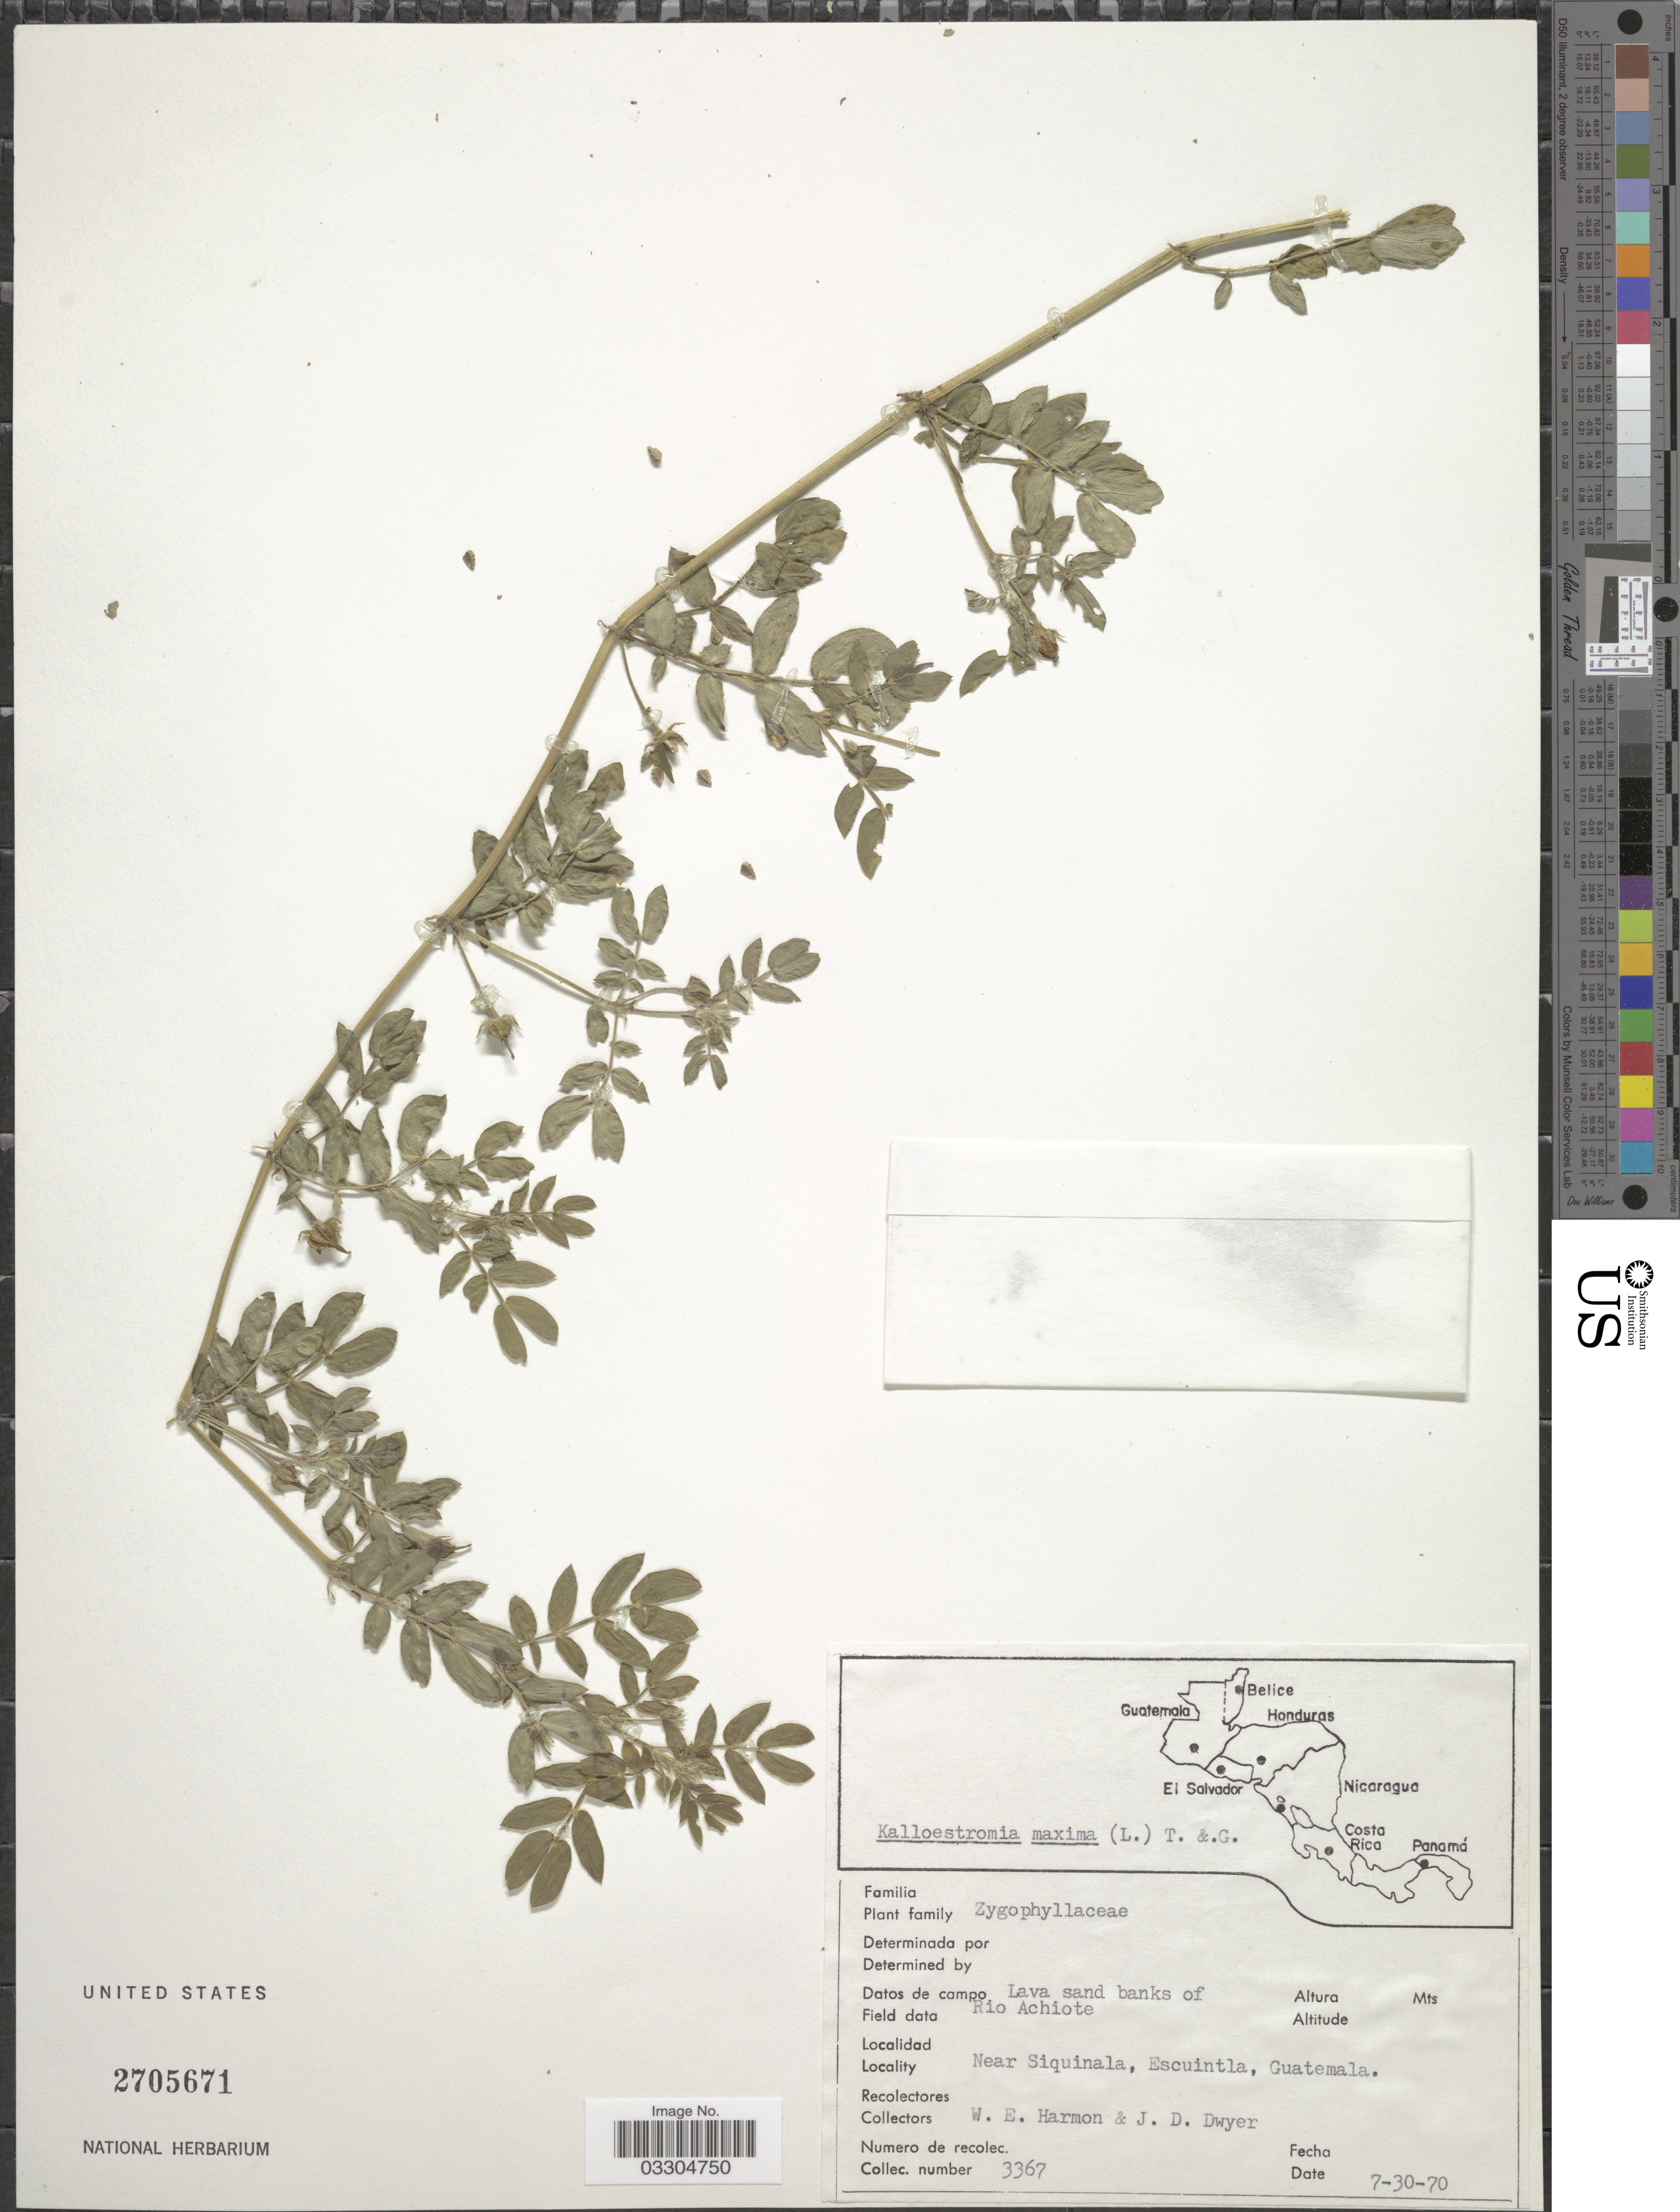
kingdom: Plantae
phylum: Tracheophyta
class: Magnoliopsida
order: Zygophyllales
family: Zygophyllaceae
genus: Kallstroemia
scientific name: Kallstroemia maxima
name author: (L.) Hook. & Arn.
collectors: W. E. Harmon & J. D. Dwyer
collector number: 3367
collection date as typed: Transcribed d/m/y: 30/7/70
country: Guatemala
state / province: Escuintla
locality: Rio Achiote. Near Siquinala.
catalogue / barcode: US 2705671